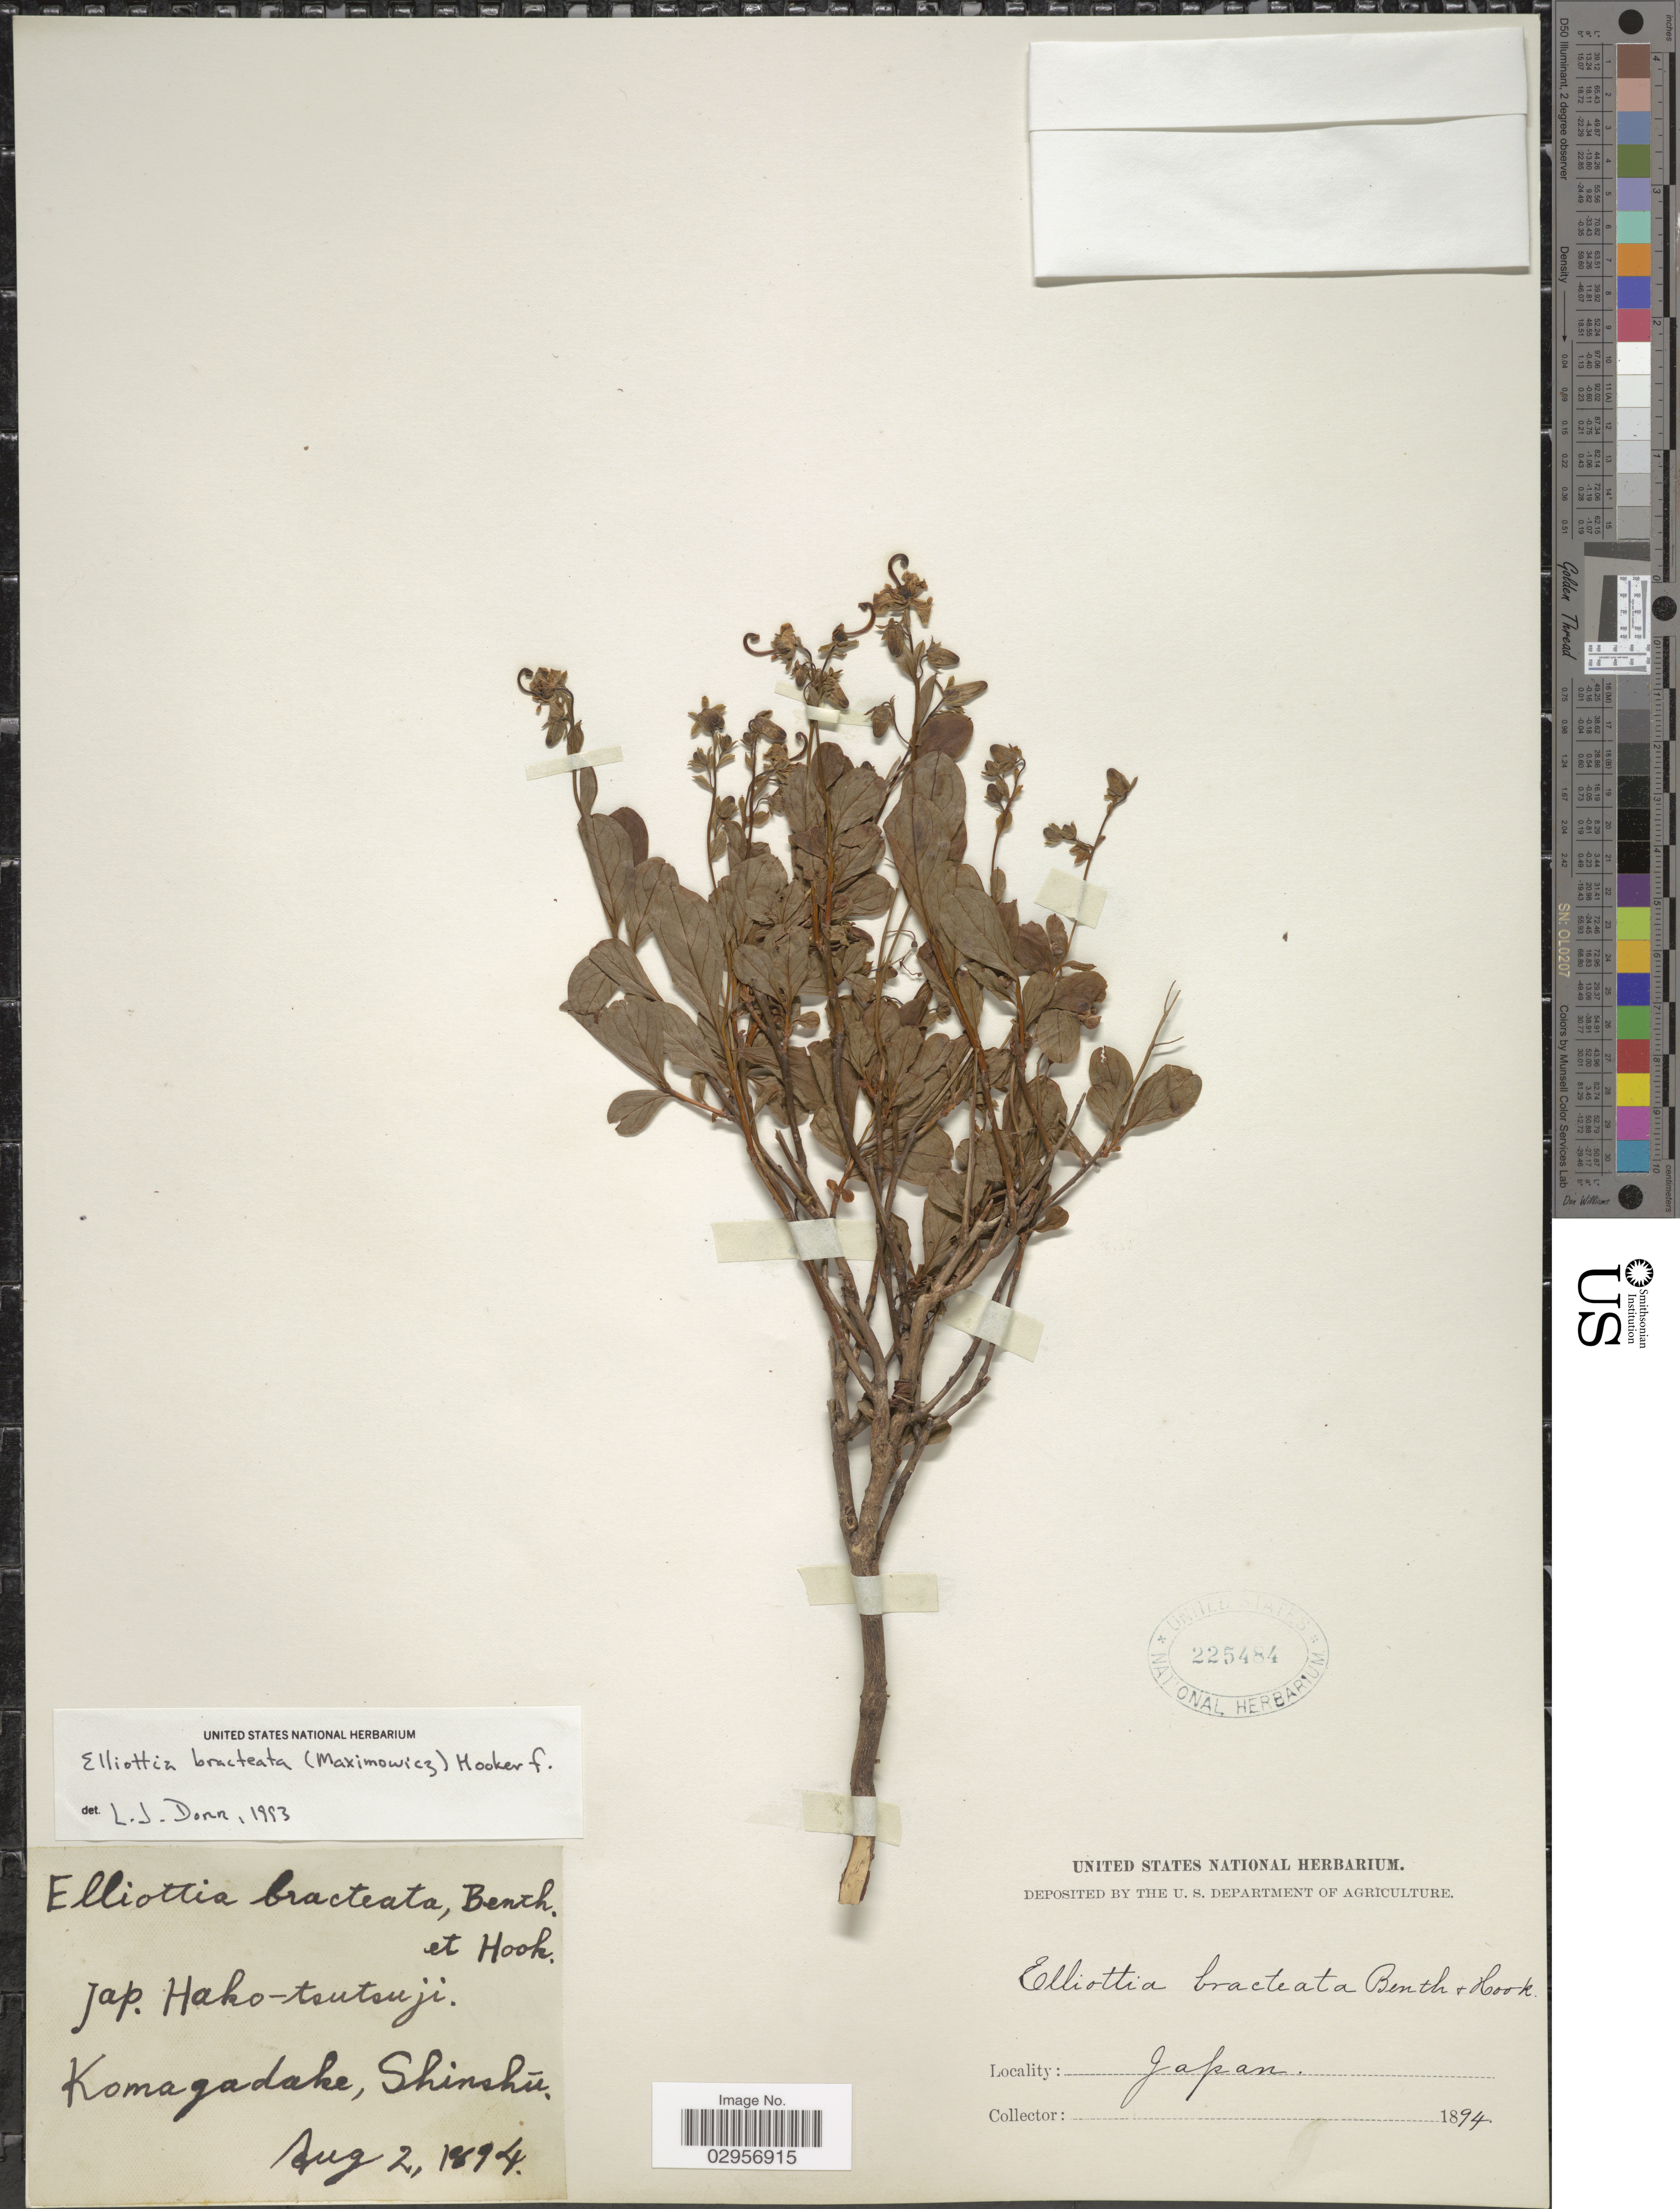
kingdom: Plantae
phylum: Tracheophyta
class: Magnoliopsida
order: Ericales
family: Ericaceae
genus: Elliottia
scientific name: Elliottia bracteata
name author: Hook. f.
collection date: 1894-08-02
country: Japan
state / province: Kanagawa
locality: Komagadake, Shinshú.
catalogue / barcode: US 225484